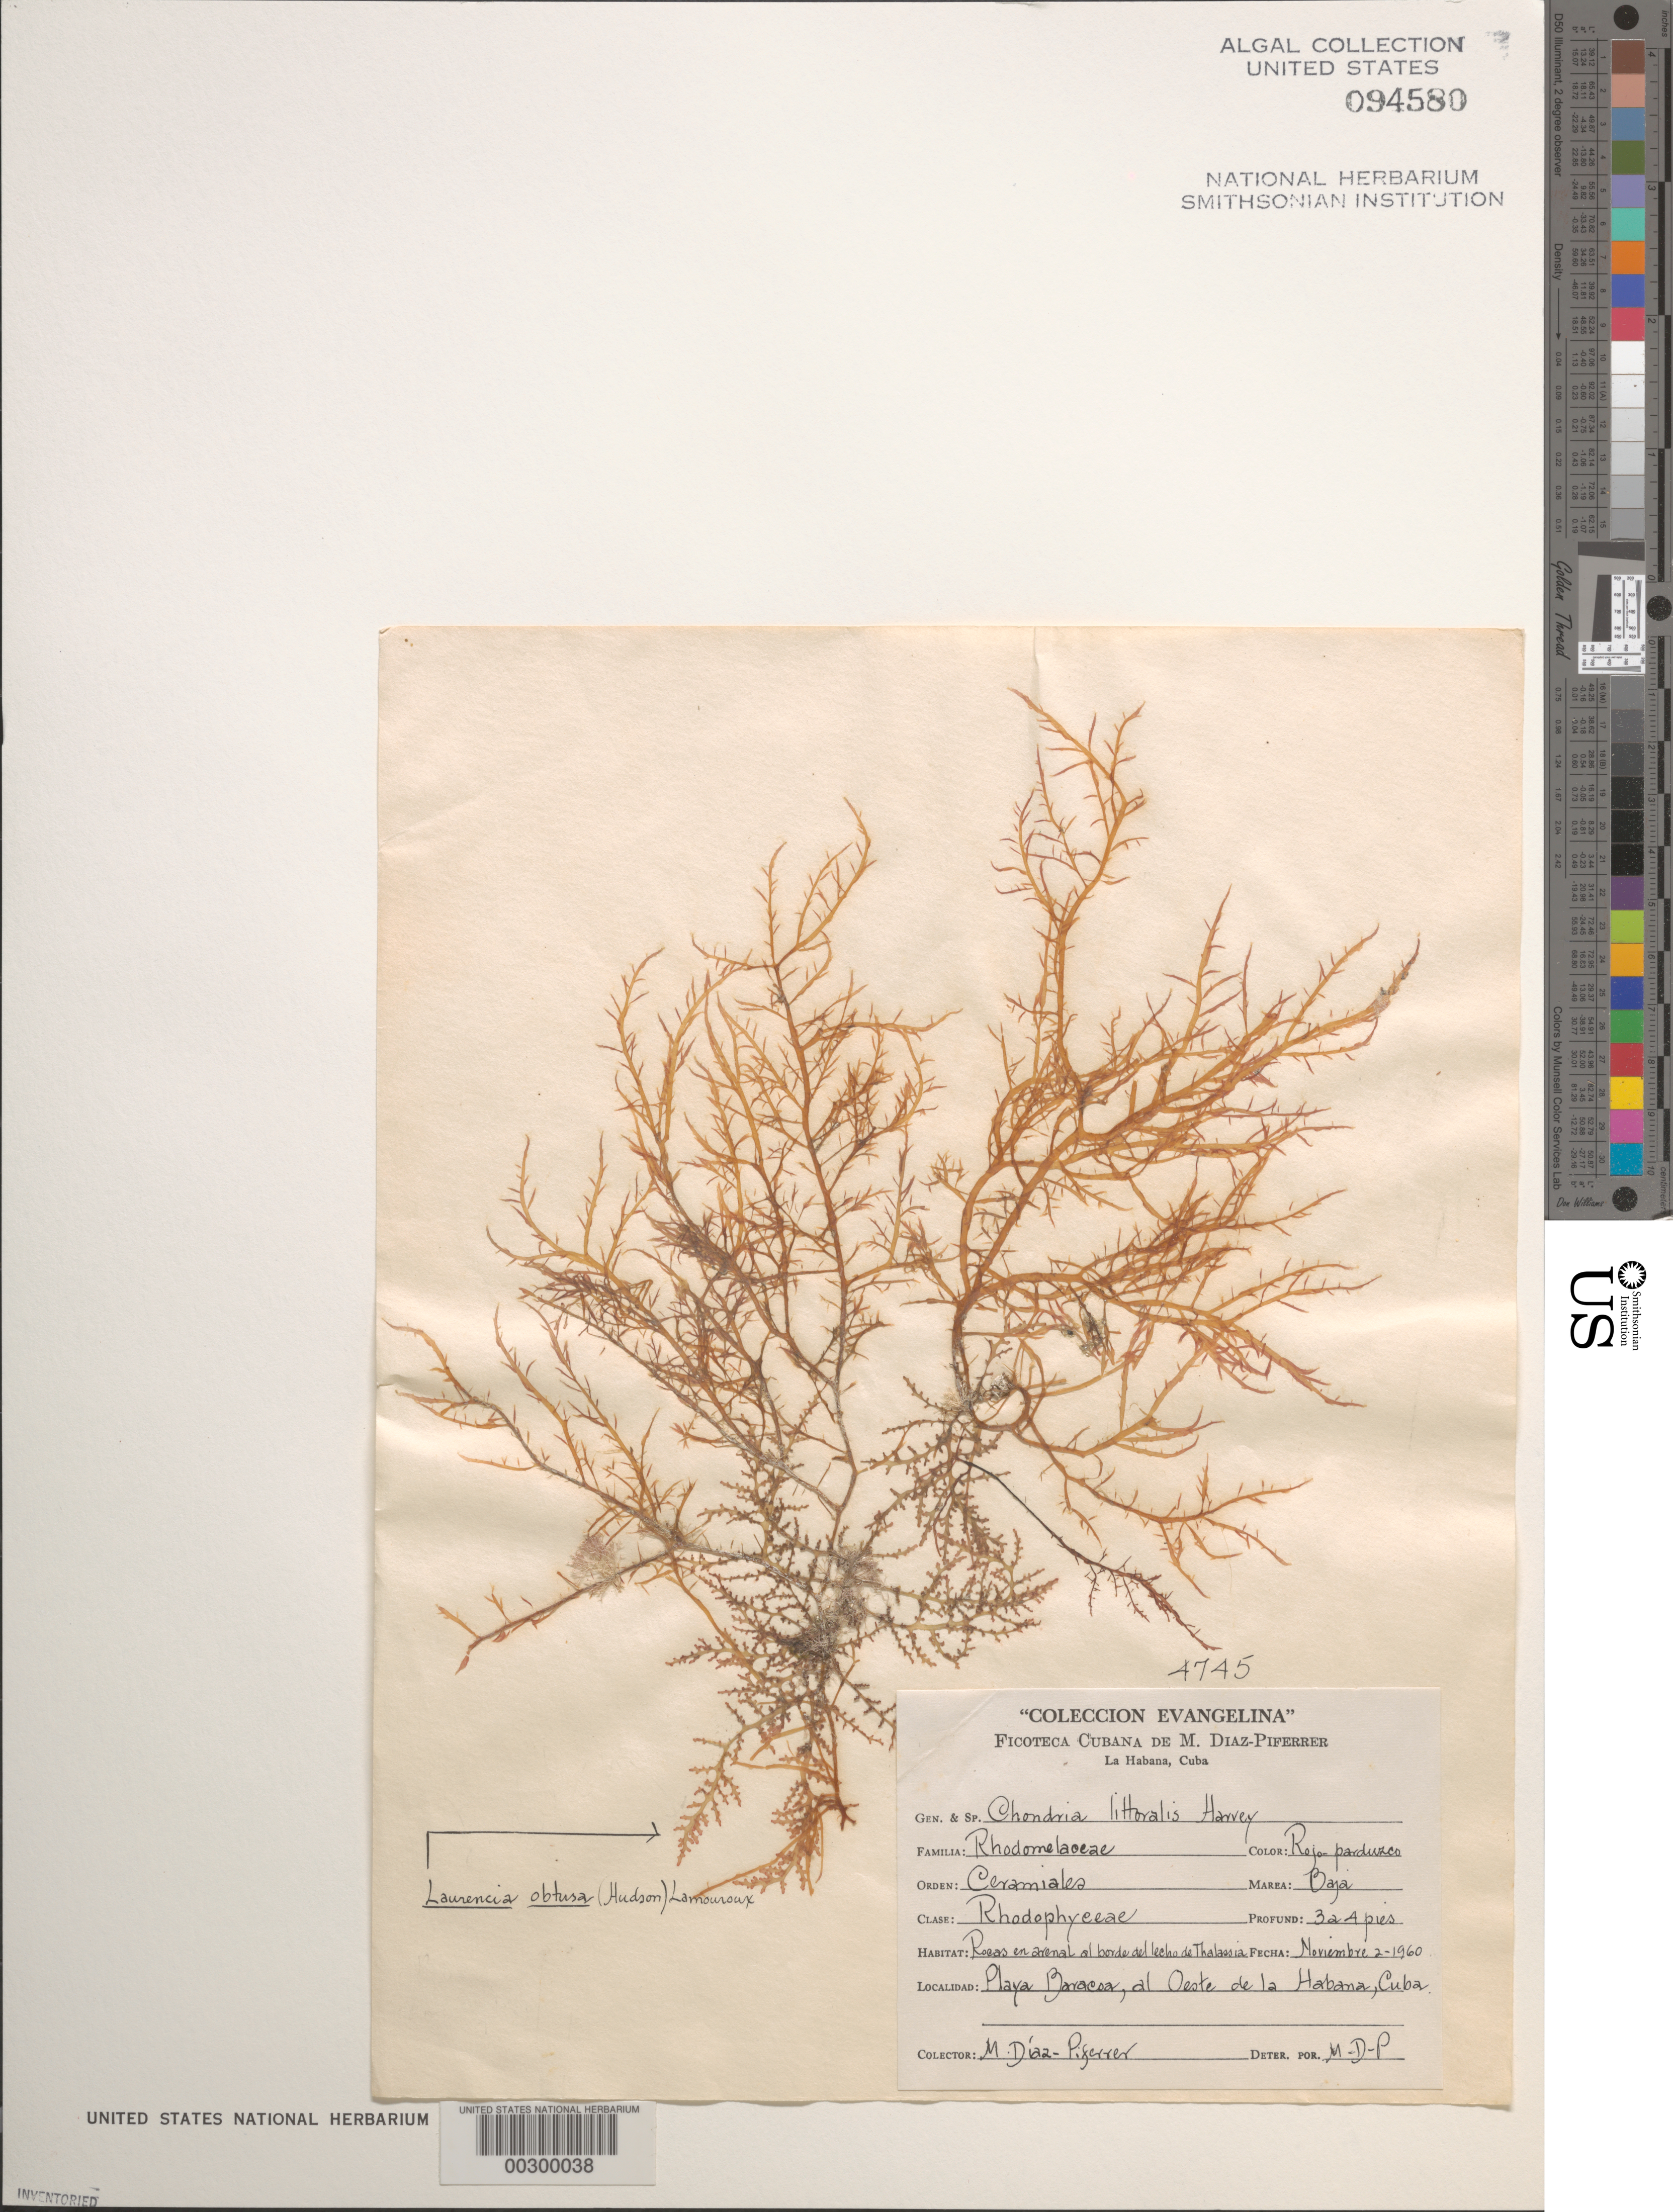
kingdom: Plantae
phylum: Rhodophyta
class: Florideophyceae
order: Ceramiales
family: Rhodomelaceae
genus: Chondria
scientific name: Chondria littoralis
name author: Harv.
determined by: Diaz-Piferrer, M.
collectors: M. Diaz-Piferrer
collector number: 4745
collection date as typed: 02 Nov 1960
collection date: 1960-11-02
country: Cuba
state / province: La Habana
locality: Playa baracoa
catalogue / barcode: US 94580